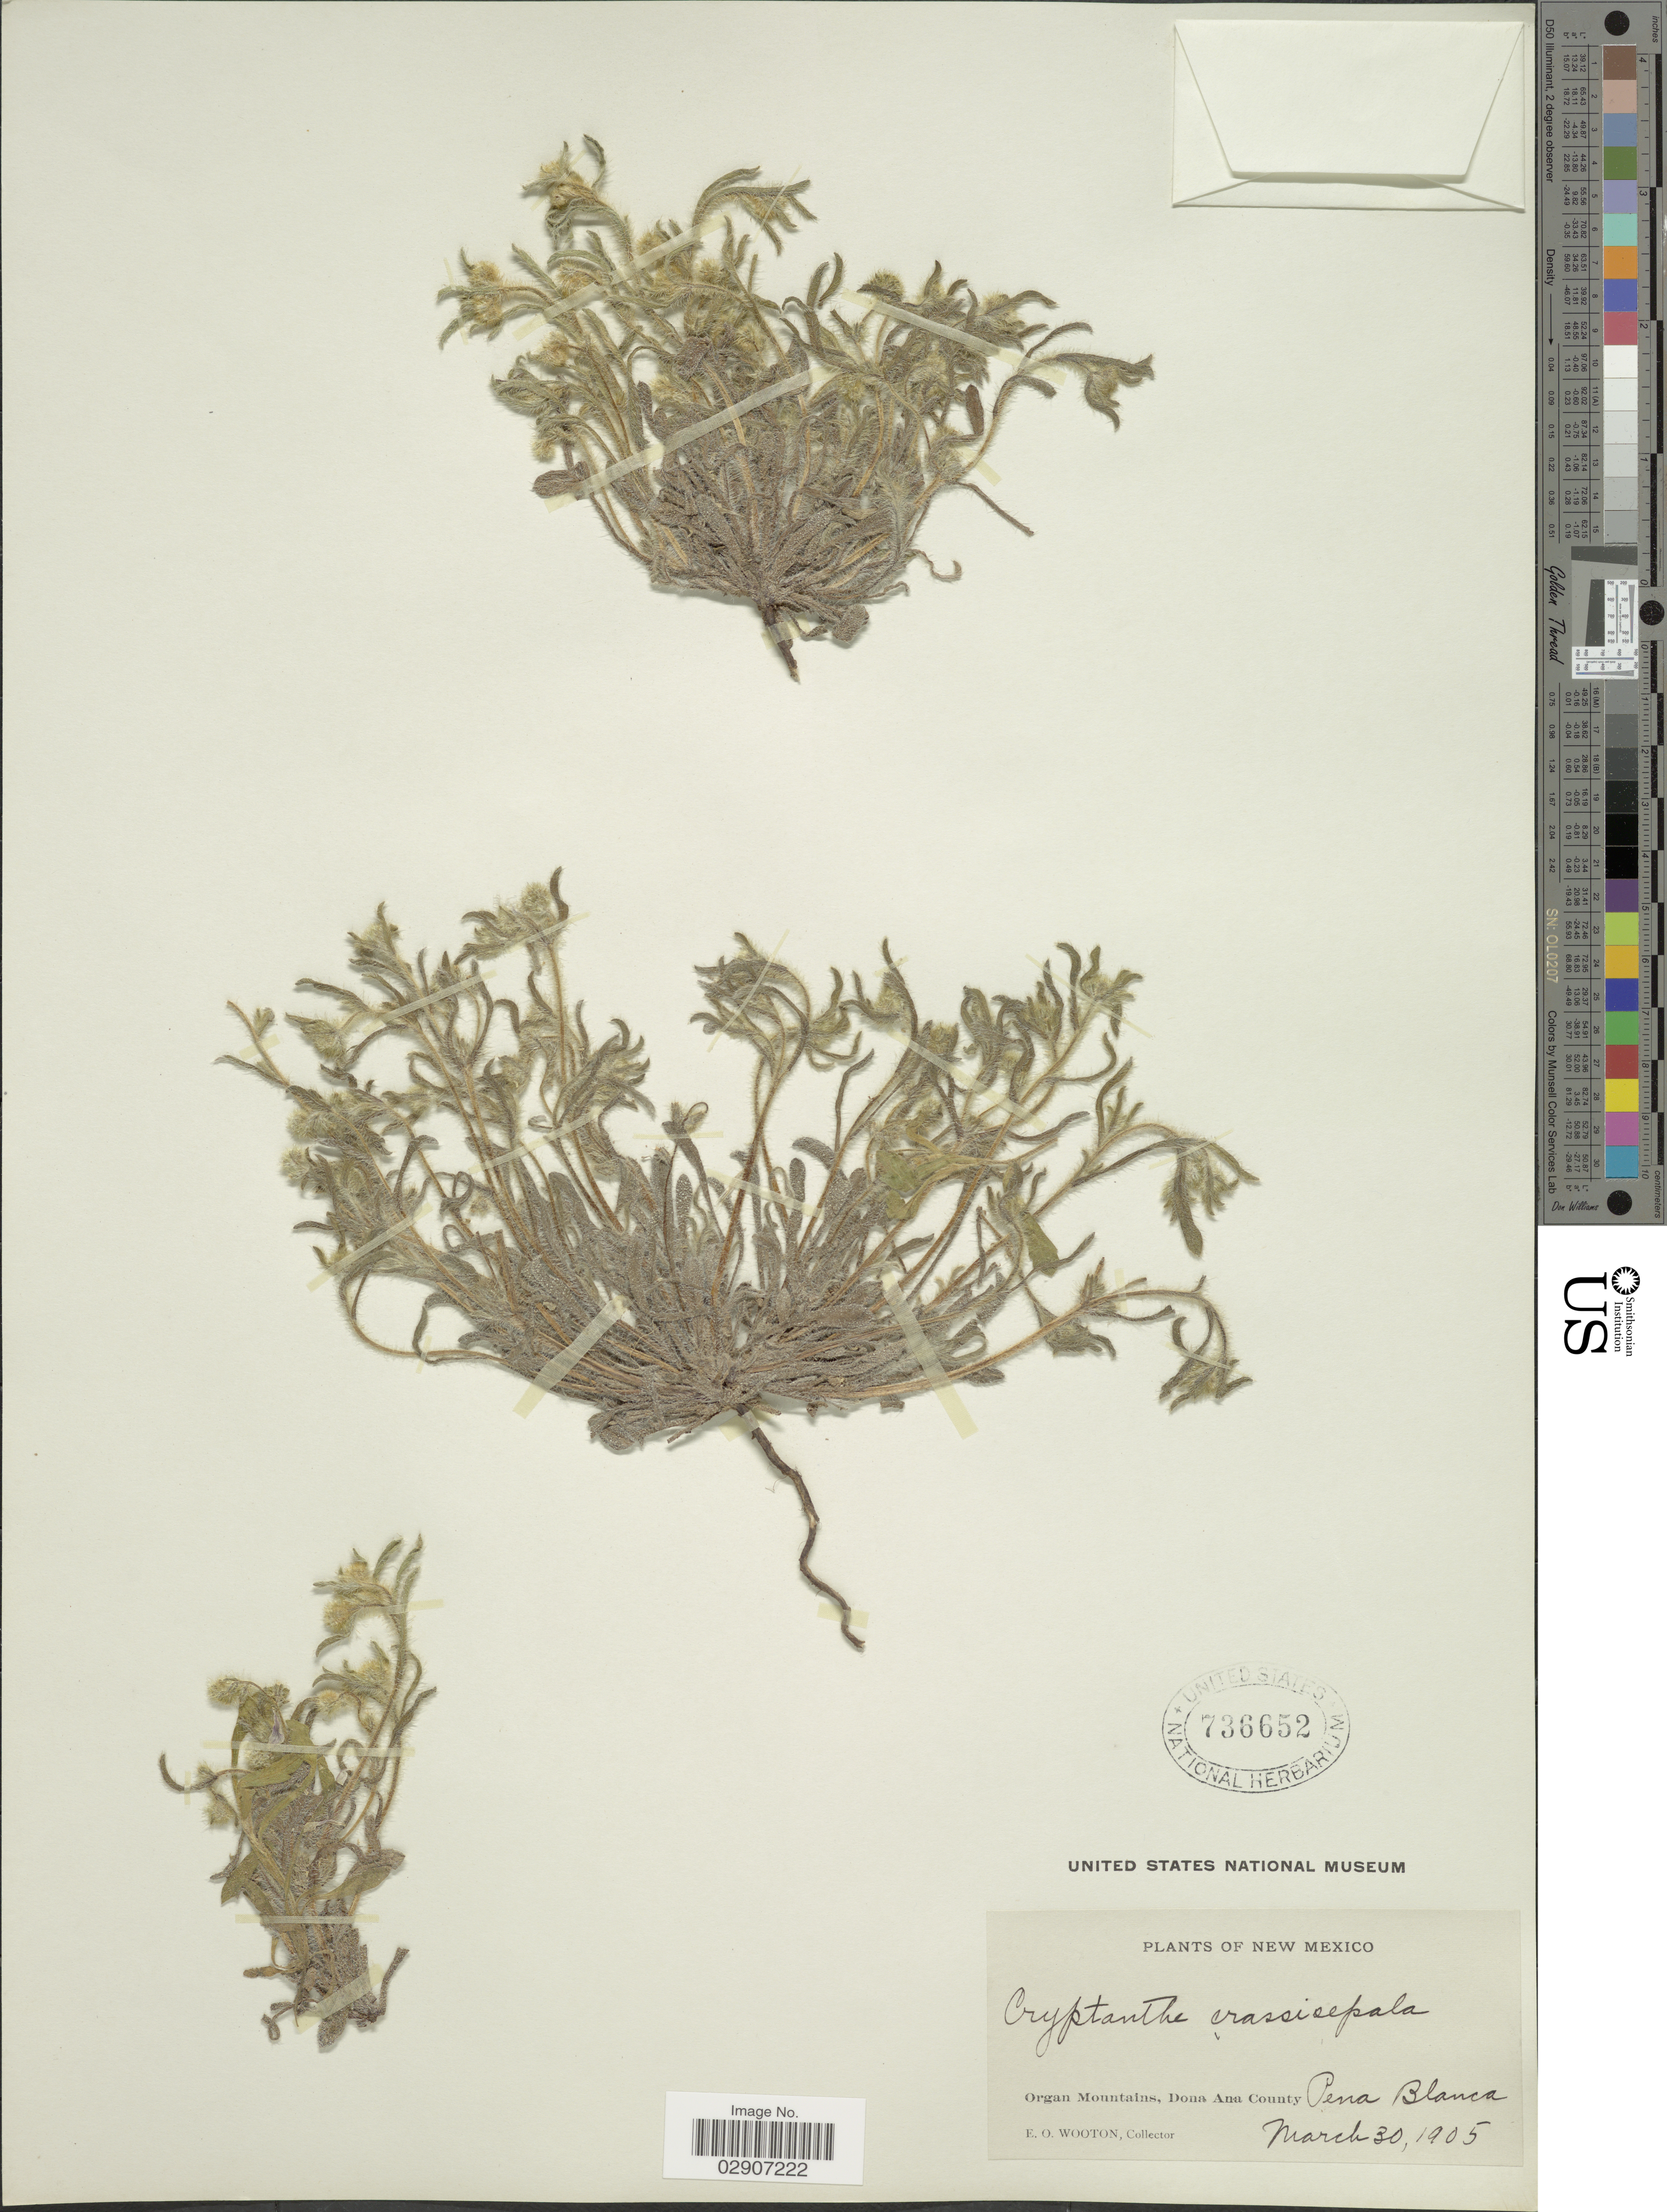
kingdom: Plantae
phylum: Tracheophyta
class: Magnoliopsida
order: Boraginales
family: Boraginaceae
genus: Cryptantha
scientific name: Cryptantha crassisepala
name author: (Torr. & A. Gray) Greene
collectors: E. O. Wooton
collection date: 1905-03-30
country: United States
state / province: New Mexico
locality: Organ Mountains, Dona Ana County, Pena Blanca.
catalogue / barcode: US 736652